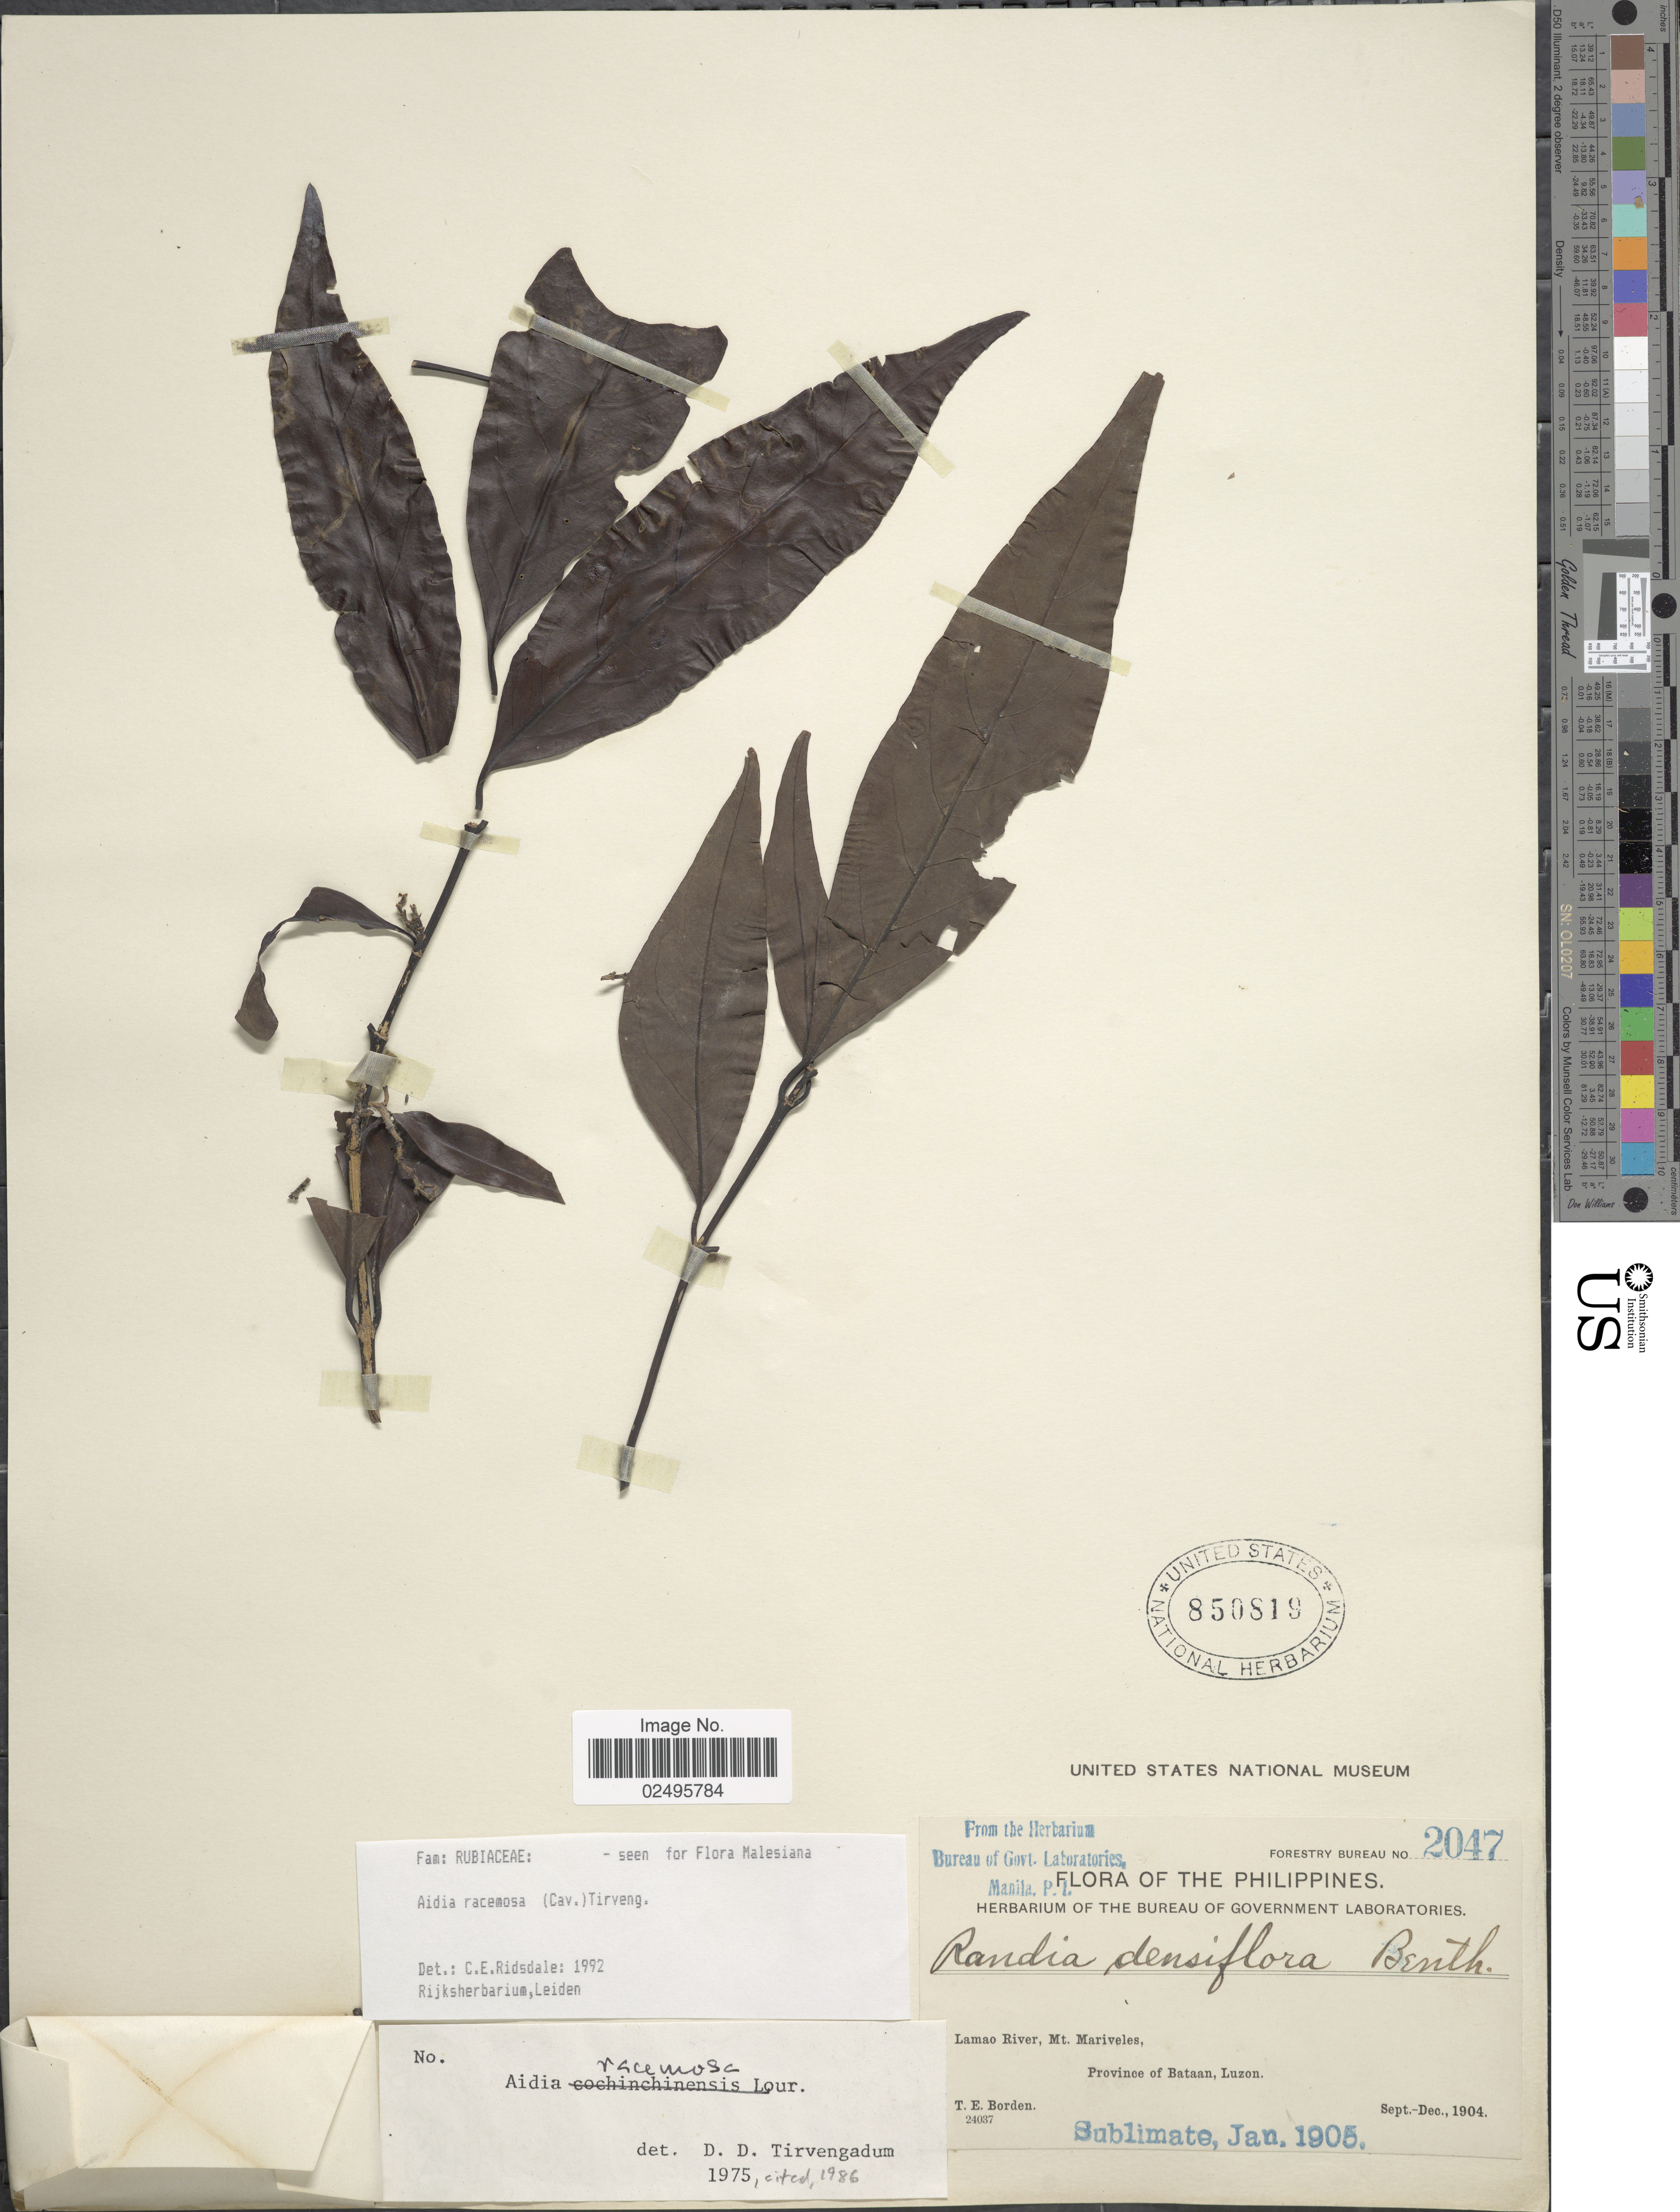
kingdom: Plantae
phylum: Tracheophyta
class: Magnoliopsida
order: Gentianales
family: Rubiaceae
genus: Aidia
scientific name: Aidia racemosa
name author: (Cav.) Tirv.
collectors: T. E. Borden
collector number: Forestry Bureau 2047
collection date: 1904-09/1904-12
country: Philippines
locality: Lamao River, Mt. Mariveles. Province of Bataan, Luzon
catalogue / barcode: US 850819